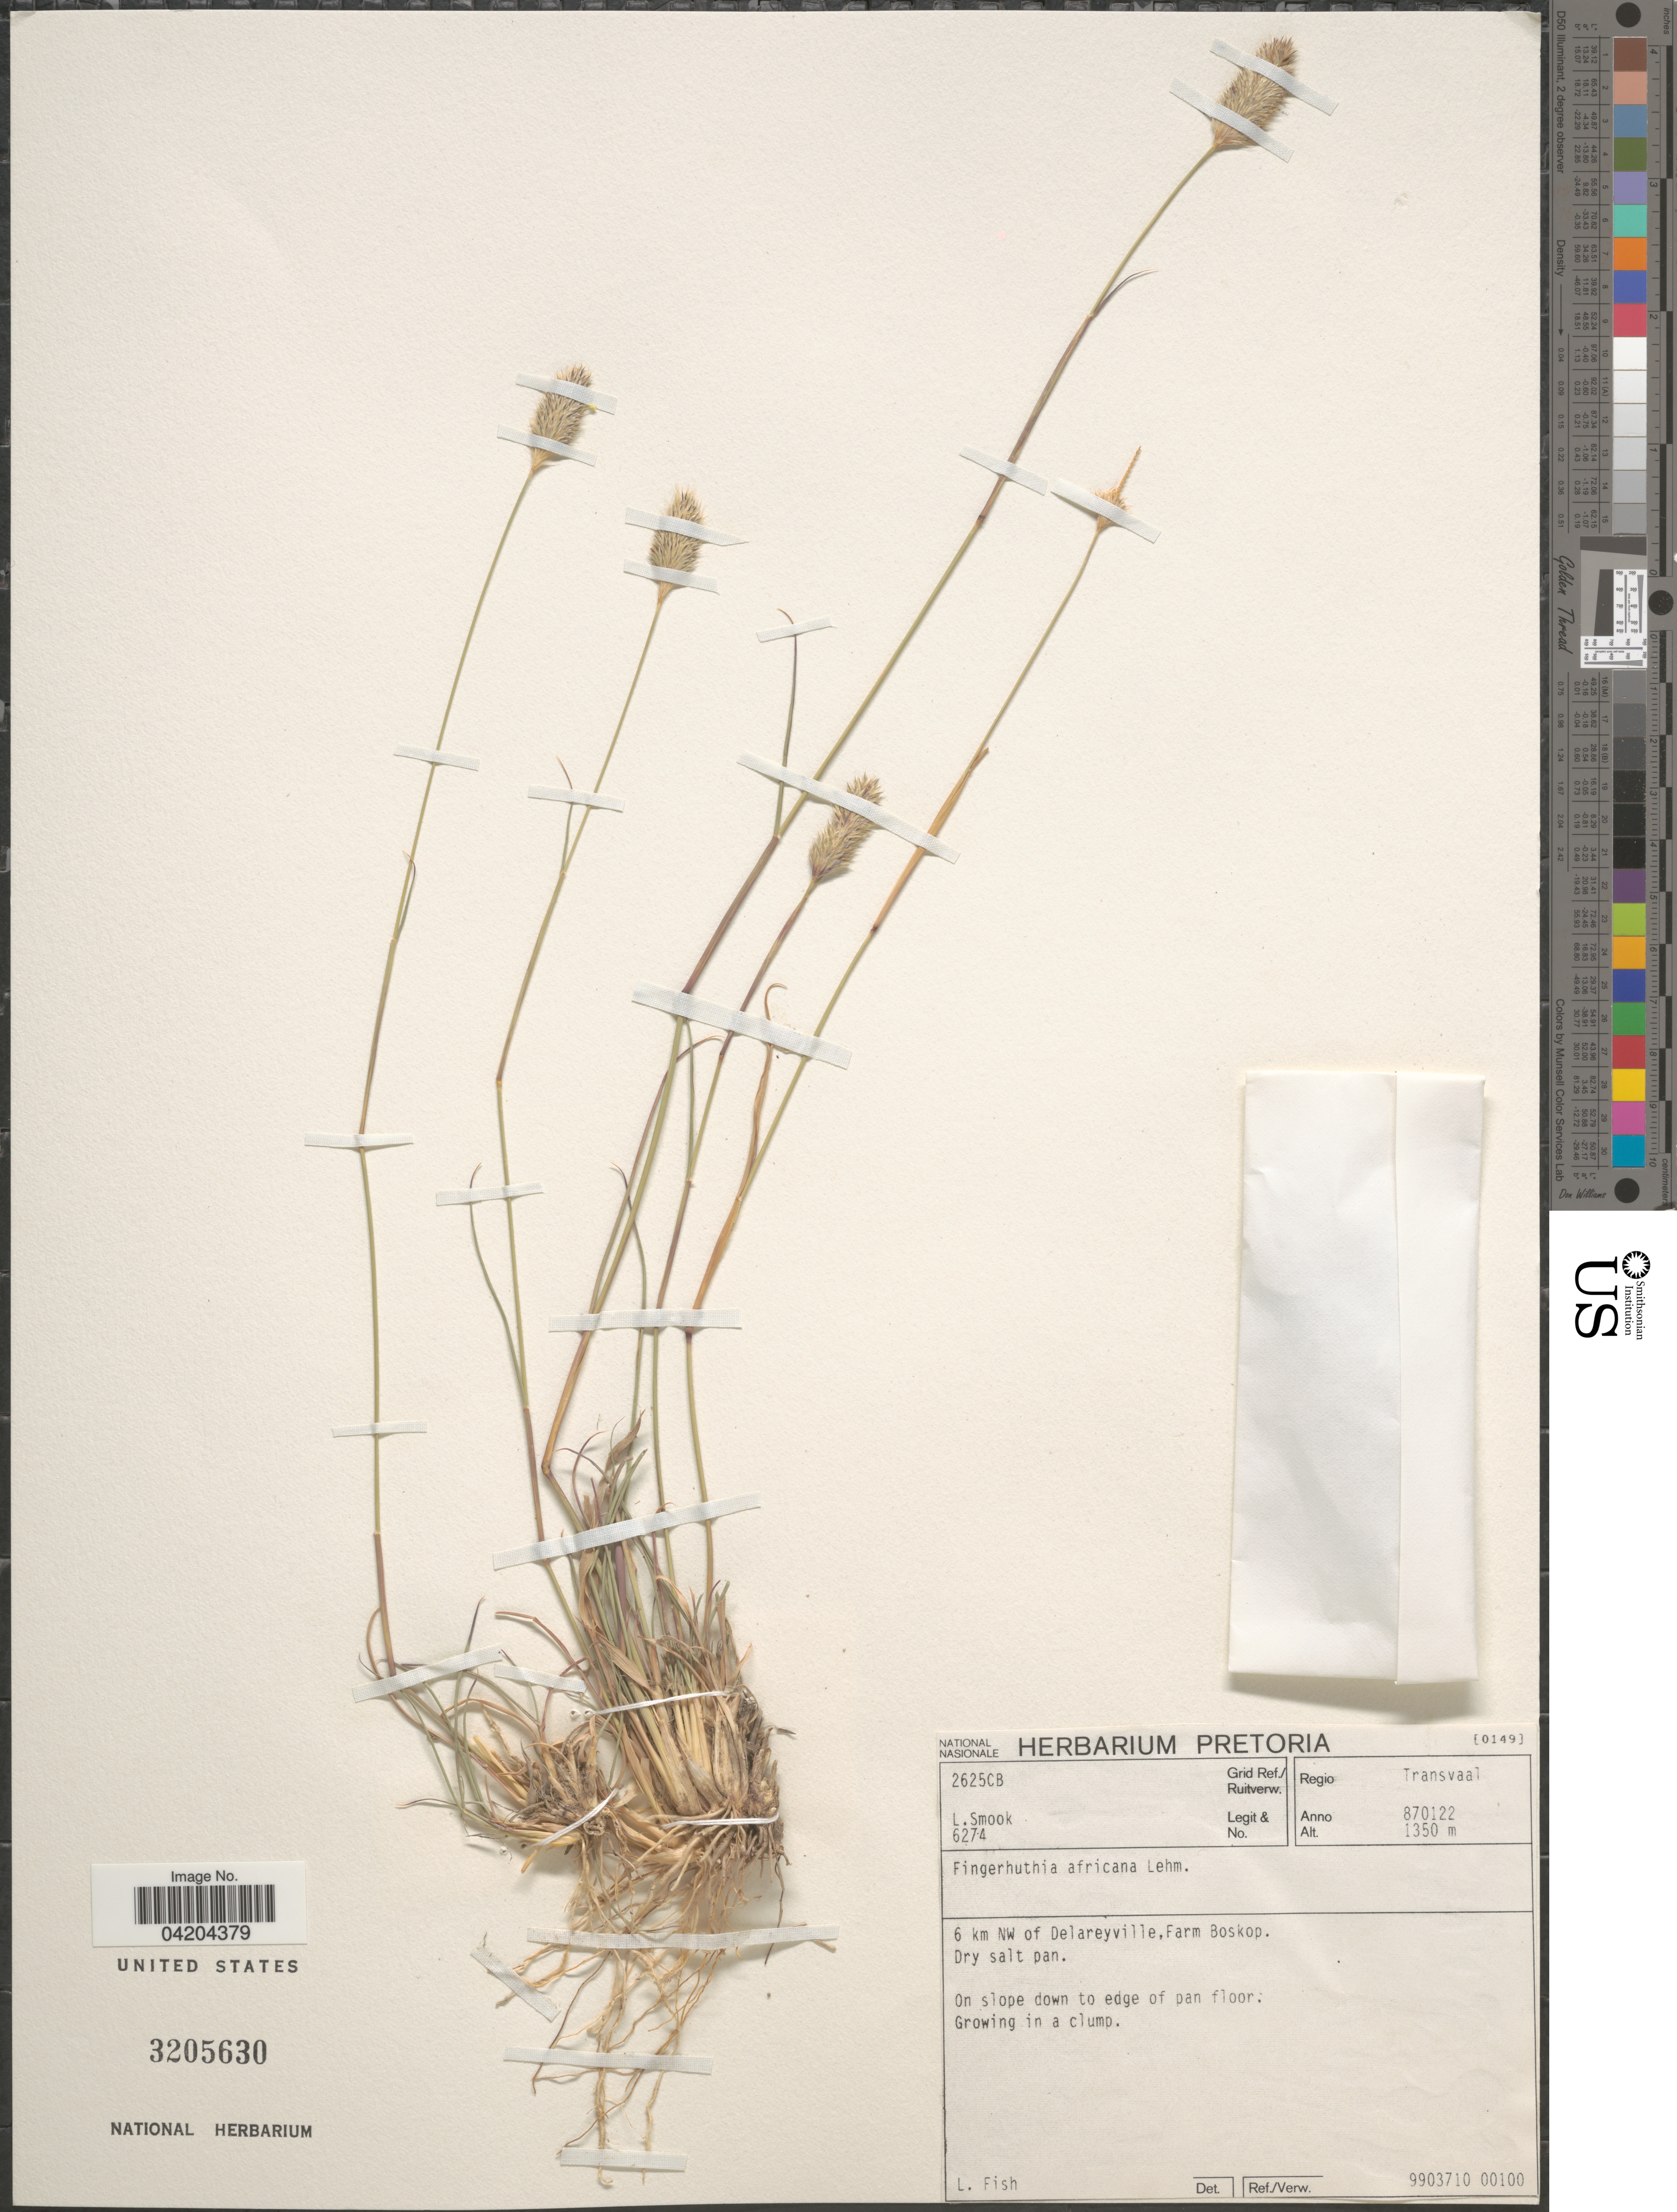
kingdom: Plantae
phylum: Tracheophyta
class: Liliopsida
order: Poales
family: Poaceae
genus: Fingerhuthia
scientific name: Fingerhuthia africana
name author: Nees ex Lehm.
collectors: L. Smook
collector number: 6274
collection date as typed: Transcribed d/m/y: 22/1/87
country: South Africa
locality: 2625CB Grid Ref./Ruitverw. Regio Transvaal. 6 km NW of Delareyville, Farm Boskop.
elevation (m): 1350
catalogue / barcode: US 3205630